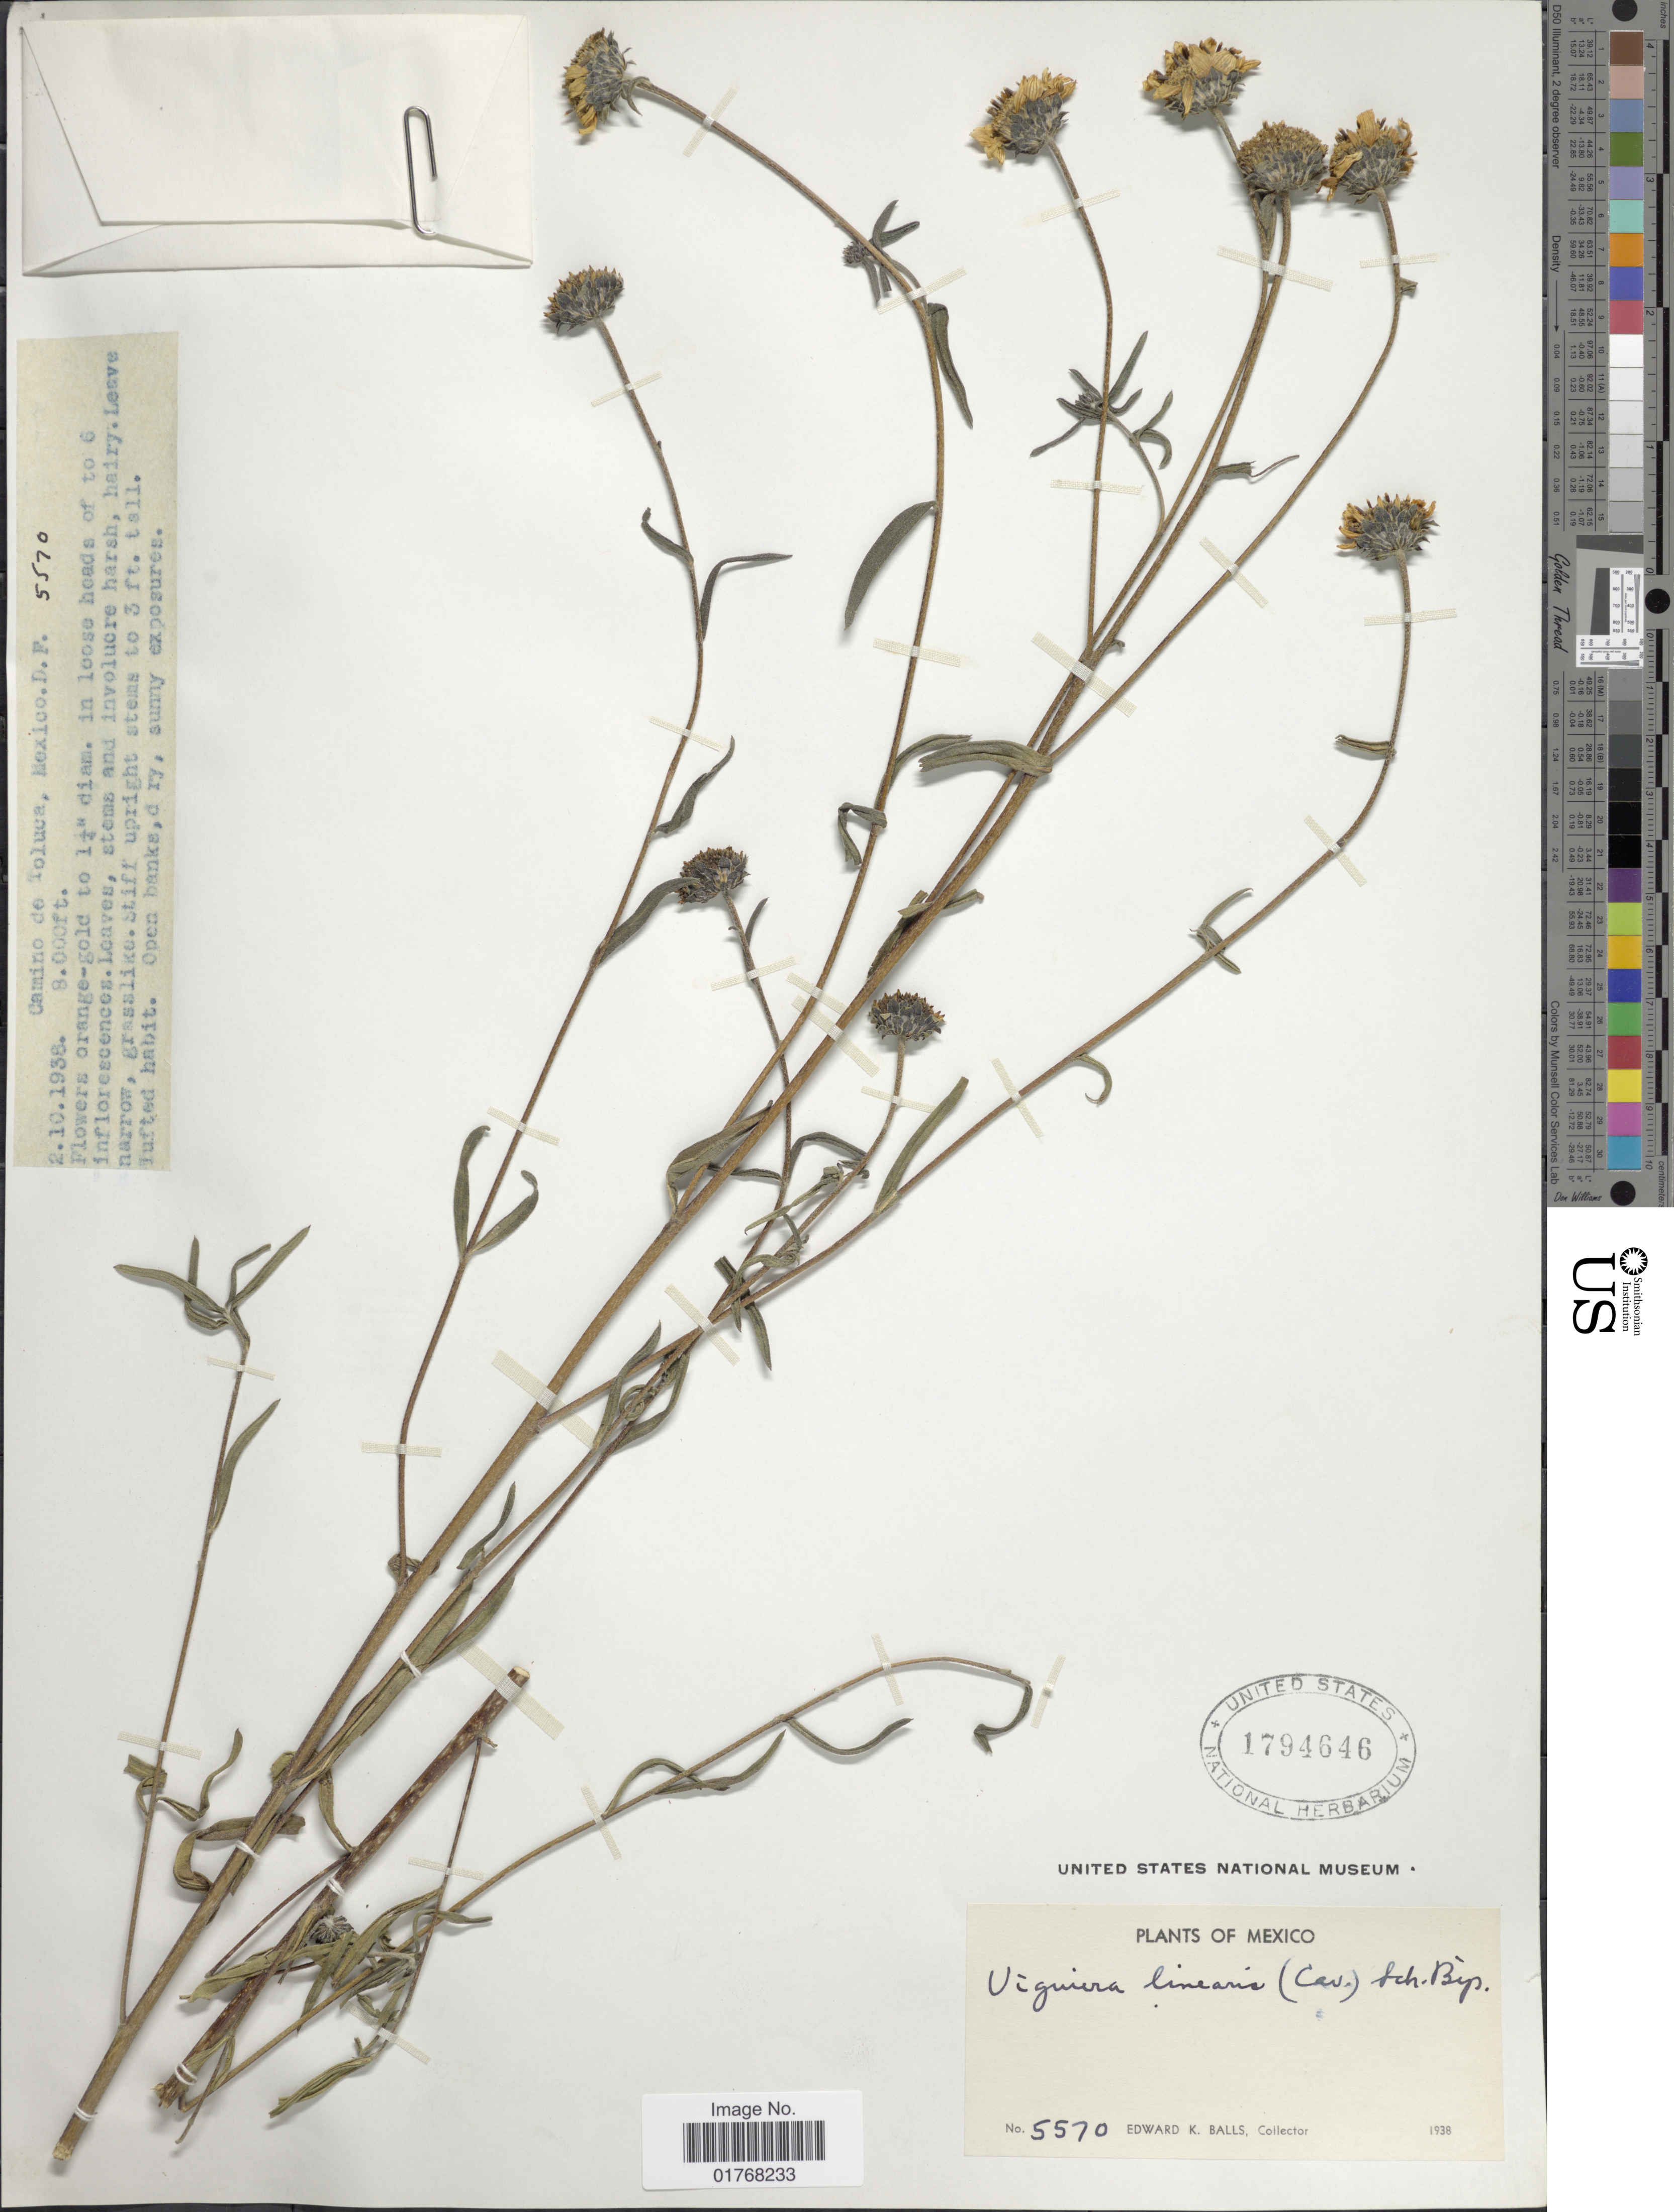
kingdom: Plantae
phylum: Tracheophyta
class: Magnoliopsida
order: Asterales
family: Asteraceae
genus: Viguiera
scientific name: Viguiera linearis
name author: (Cav.) Sch. Bip. & Hemsl.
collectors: E. K. Balls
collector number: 5570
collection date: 1938-10-02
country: Mexico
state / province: Distrito Federal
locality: Camino de Toluma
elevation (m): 2438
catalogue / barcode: US 1794646